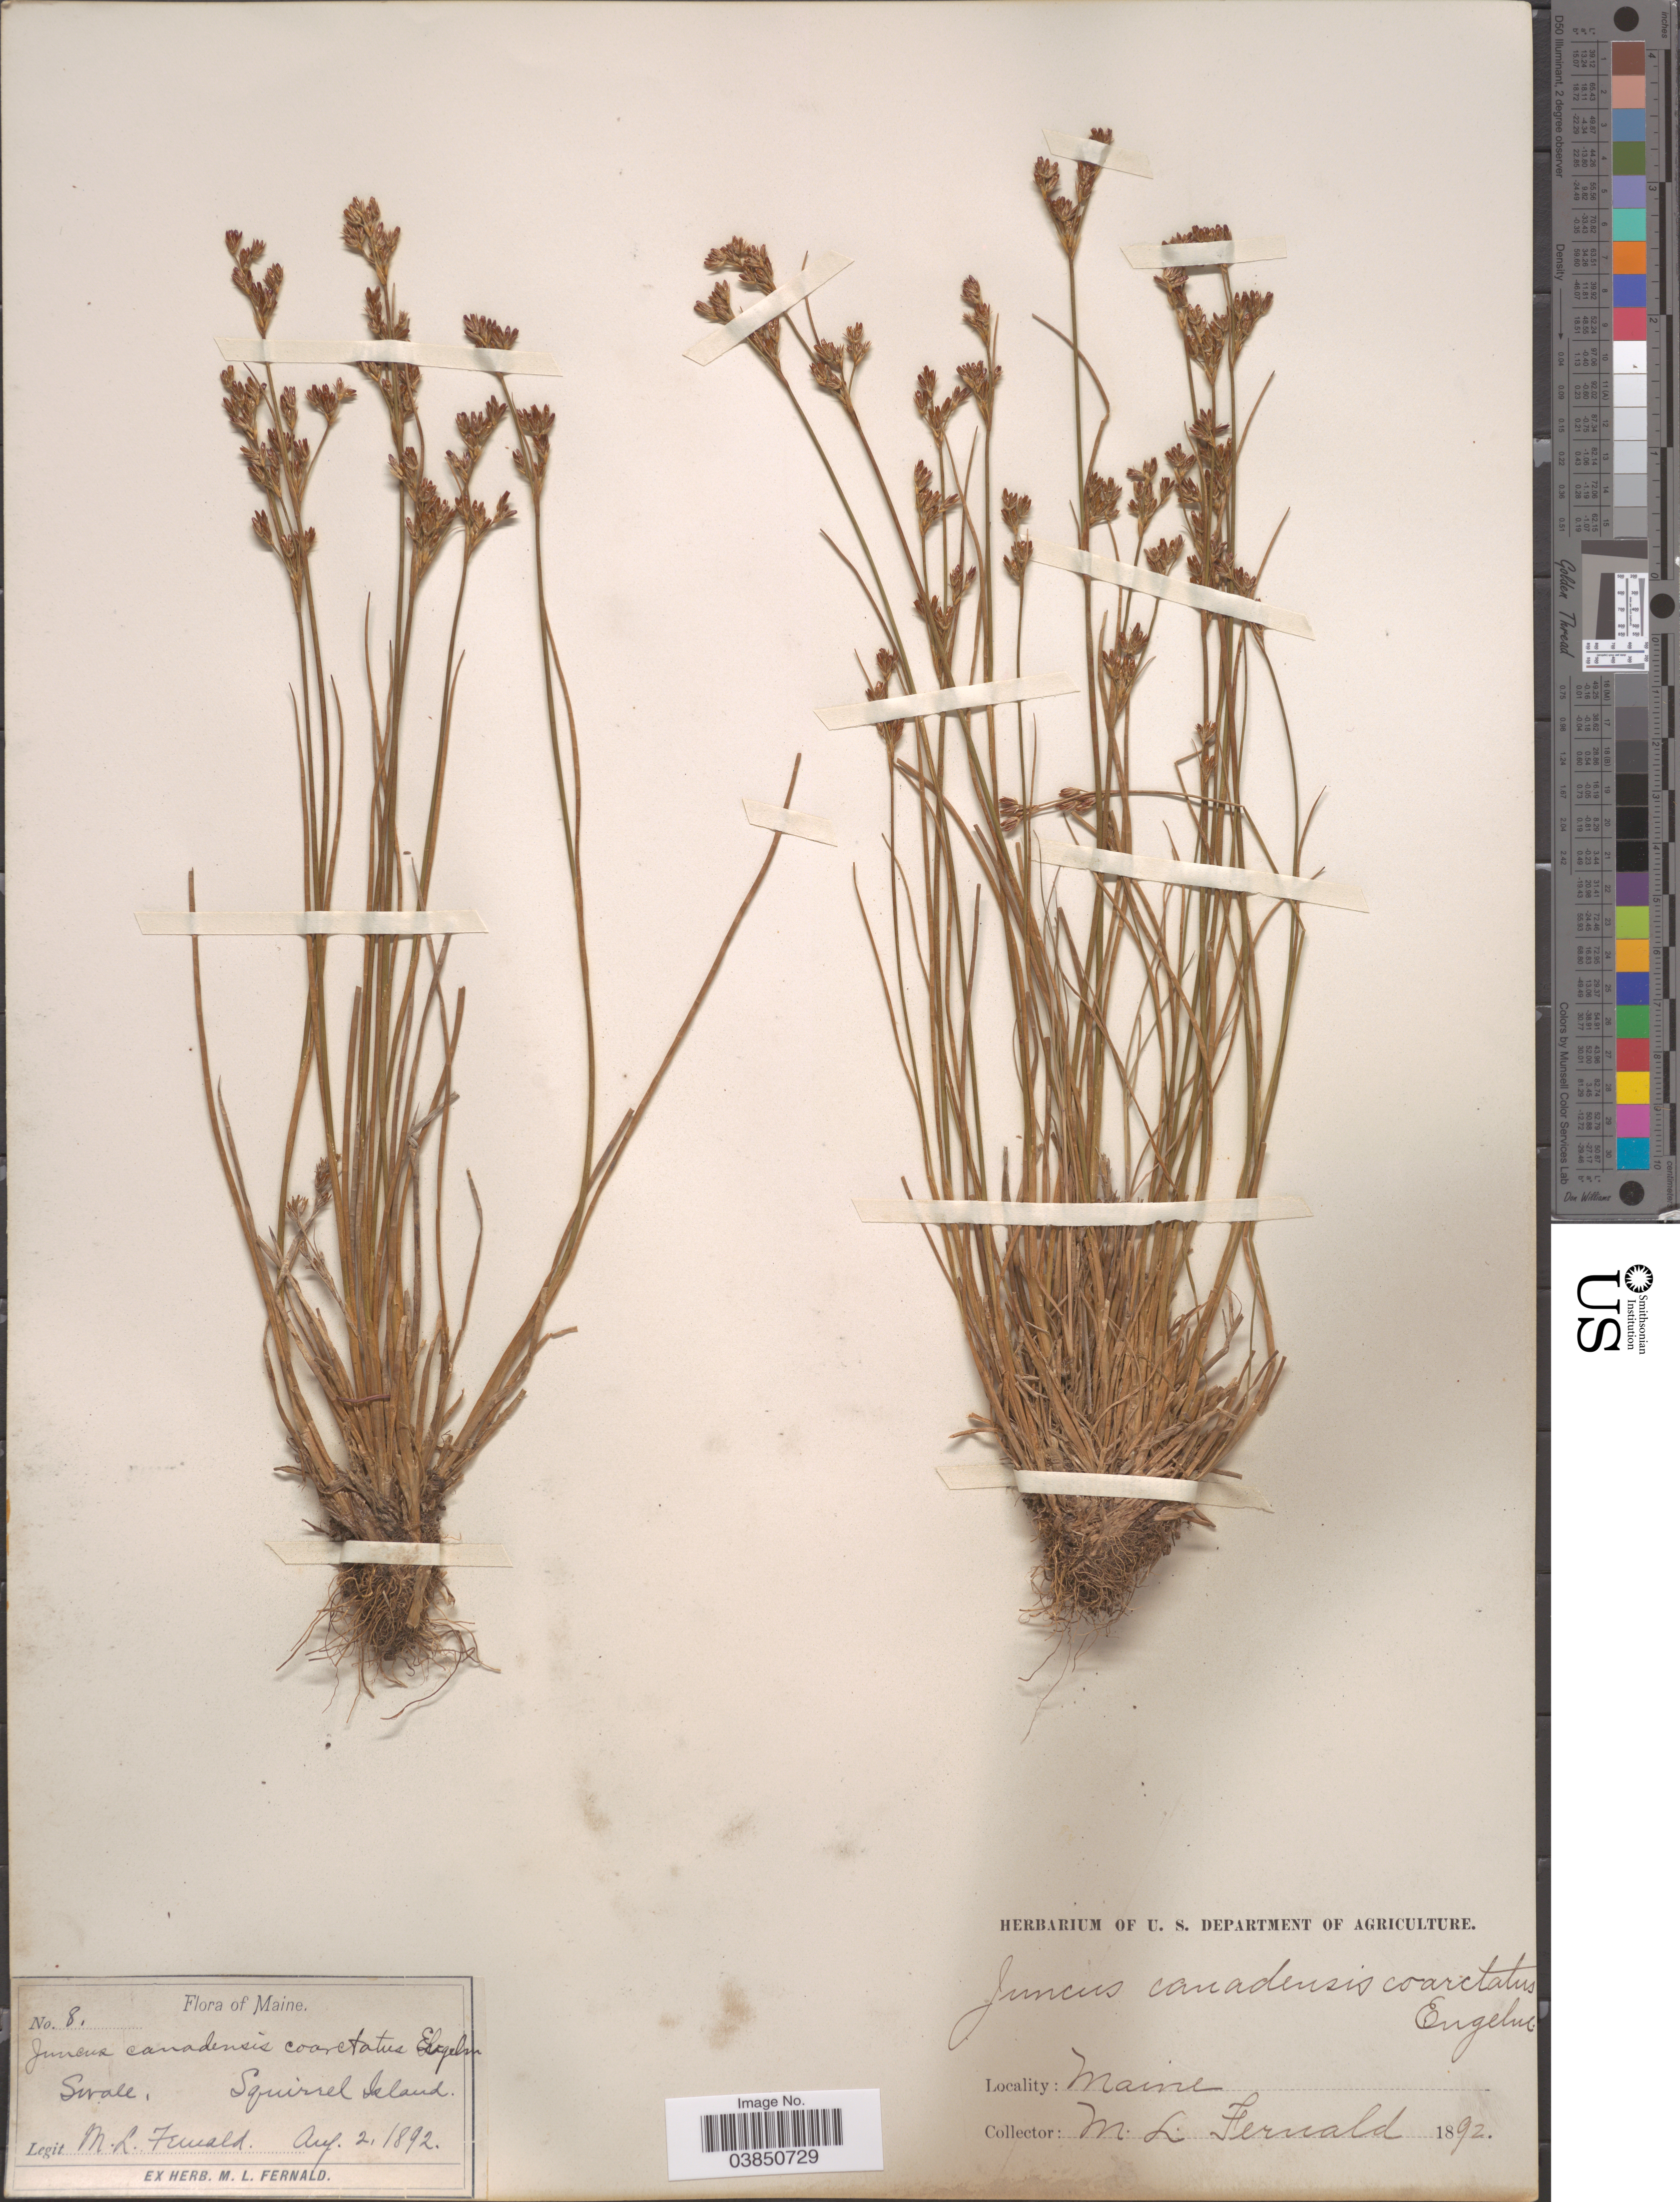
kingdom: Plantae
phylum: Tracheophyta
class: Liliopsida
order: Poales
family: Juncaceae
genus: Juncus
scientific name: Juncus brevicaudatus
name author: (Engelm.) Fernald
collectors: M. L. Fernald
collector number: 8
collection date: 1892-08-02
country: United States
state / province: Maine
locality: Swale. Squirrel Island.